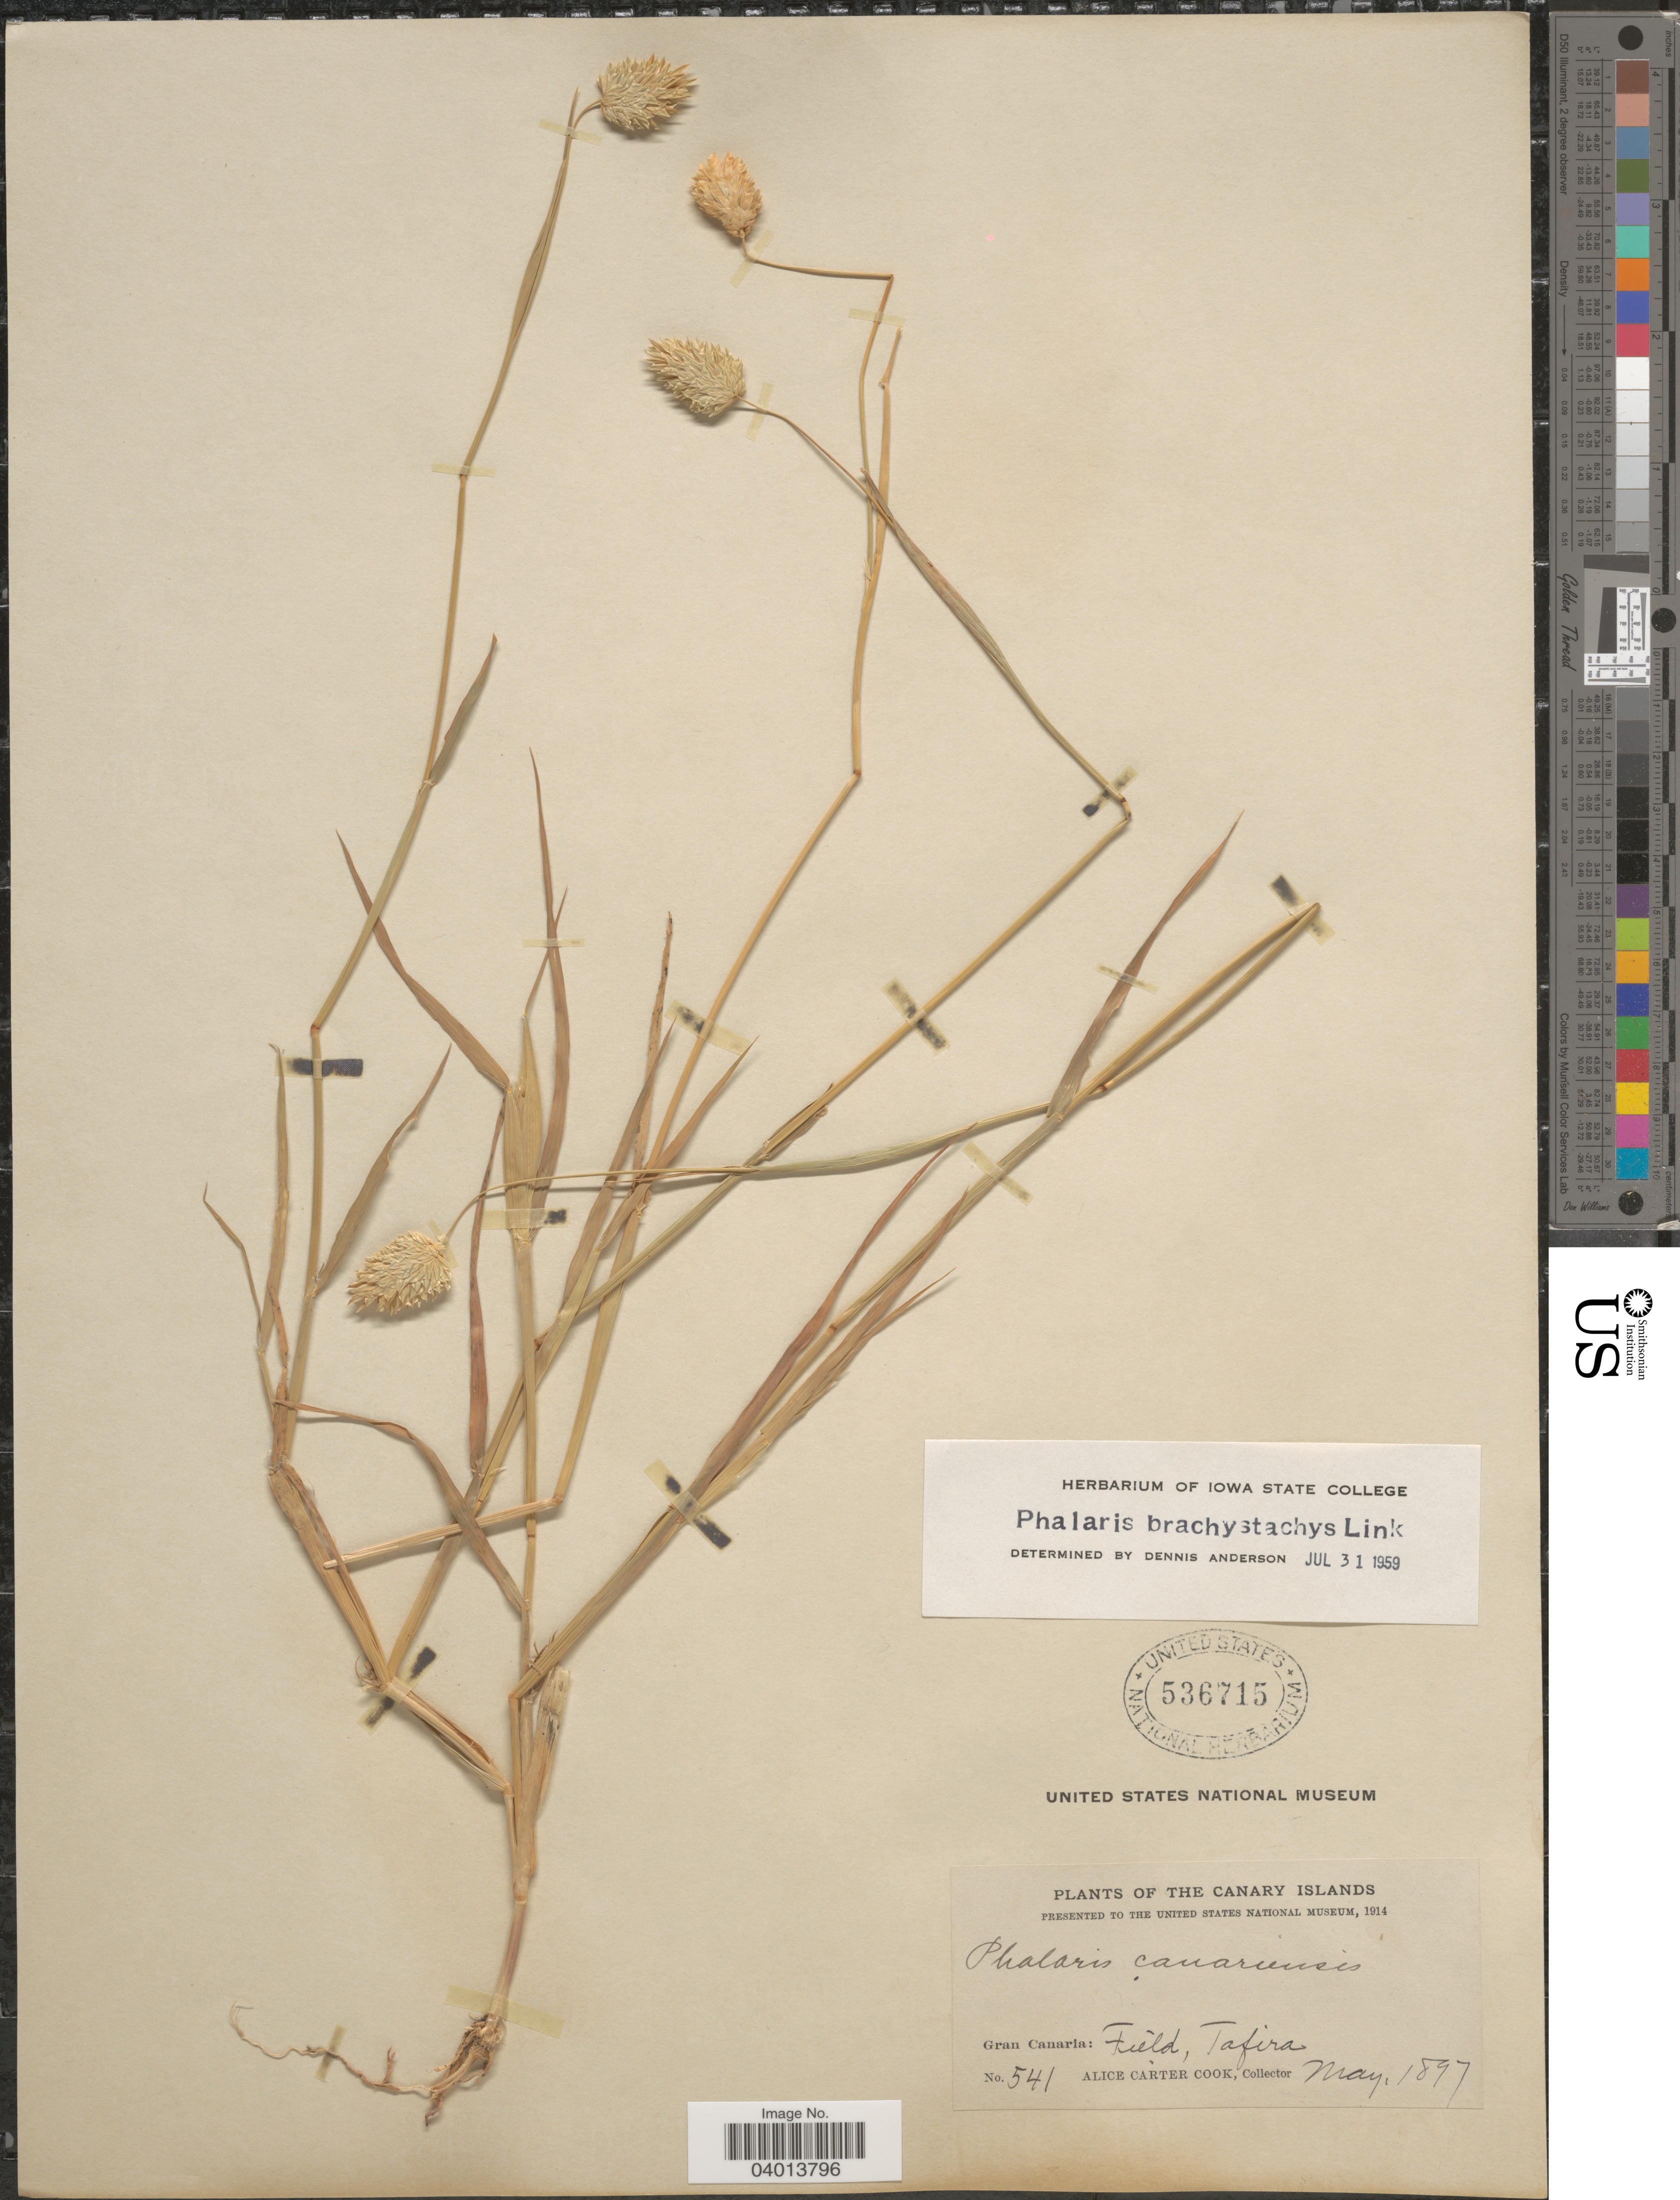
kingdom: Plantae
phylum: Tracheophyta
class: Liliopsida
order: Poales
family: Poaceae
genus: Phalaris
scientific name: Phalaris canariensis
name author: L.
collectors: Alice C. Cook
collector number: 541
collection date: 1897-05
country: Spain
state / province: Canarias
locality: The Canary Islands. Gran Canaria: Field, Tafira.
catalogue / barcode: US 536715